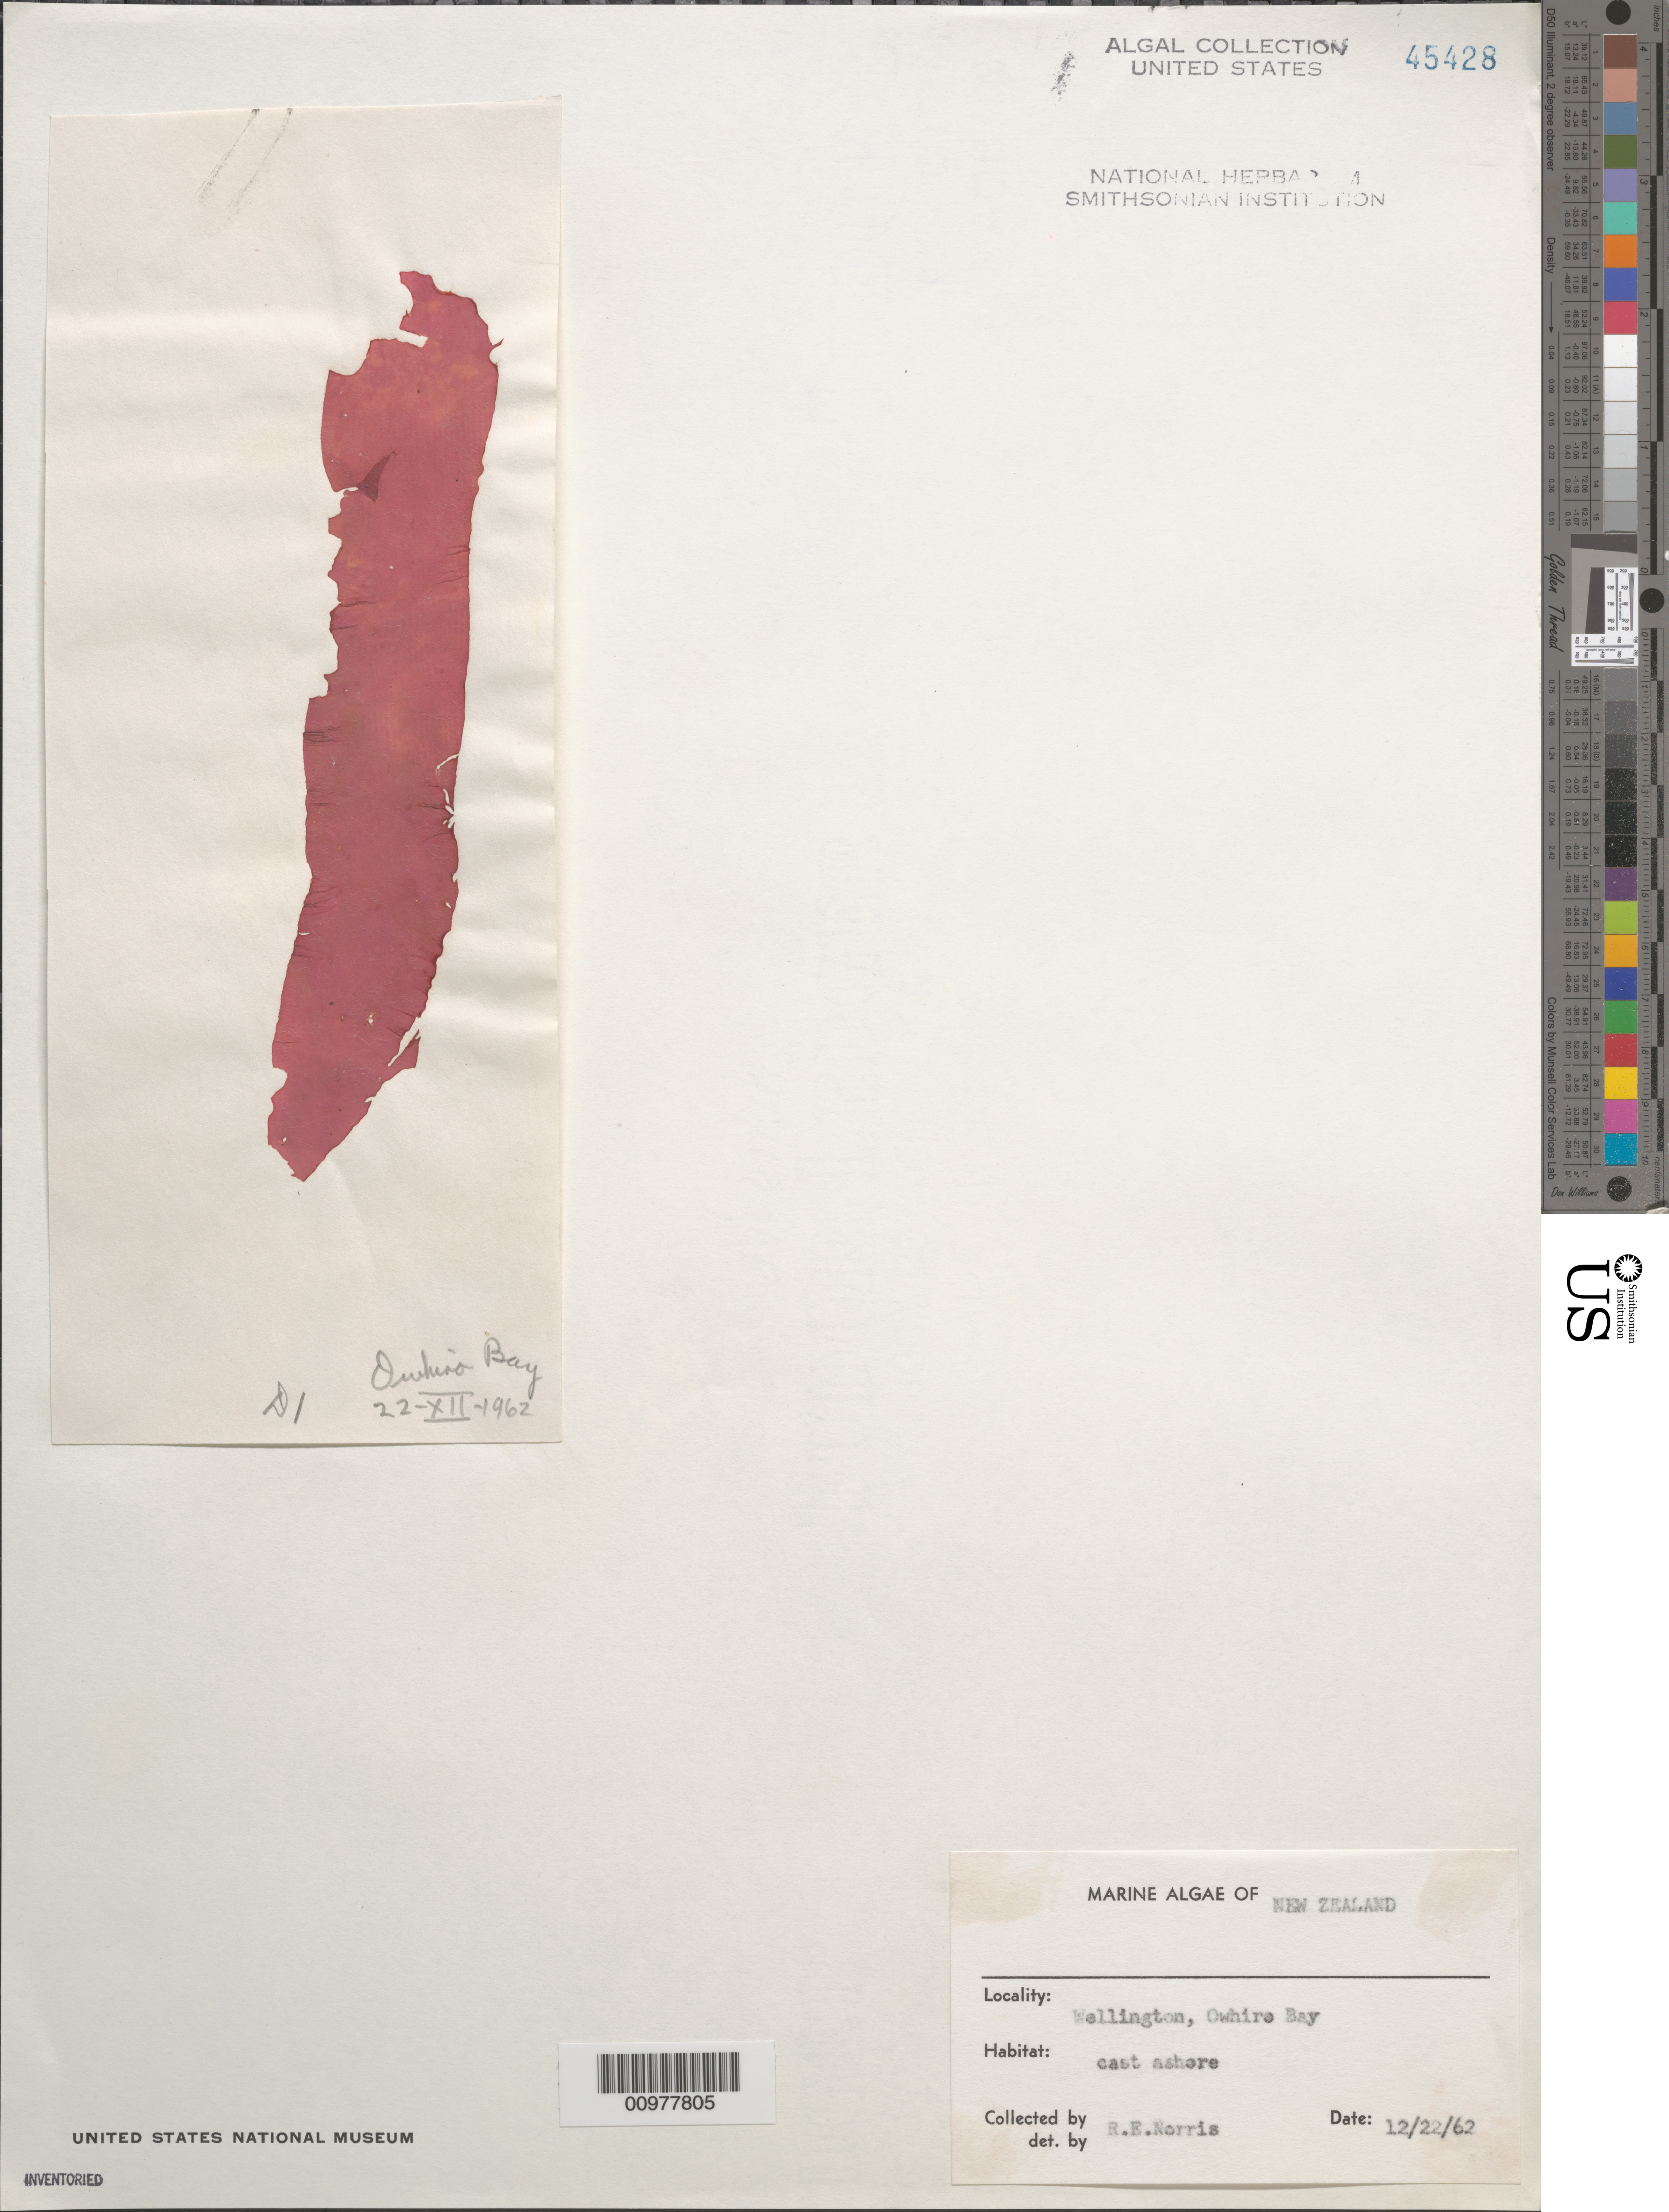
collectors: R. E. Norris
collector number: D-1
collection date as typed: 22 Dec 1962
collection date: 1962-12-22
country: New Zealand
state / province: Wellington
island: North Island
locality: Wellington, Owhiro Bay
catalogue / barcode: US 45428